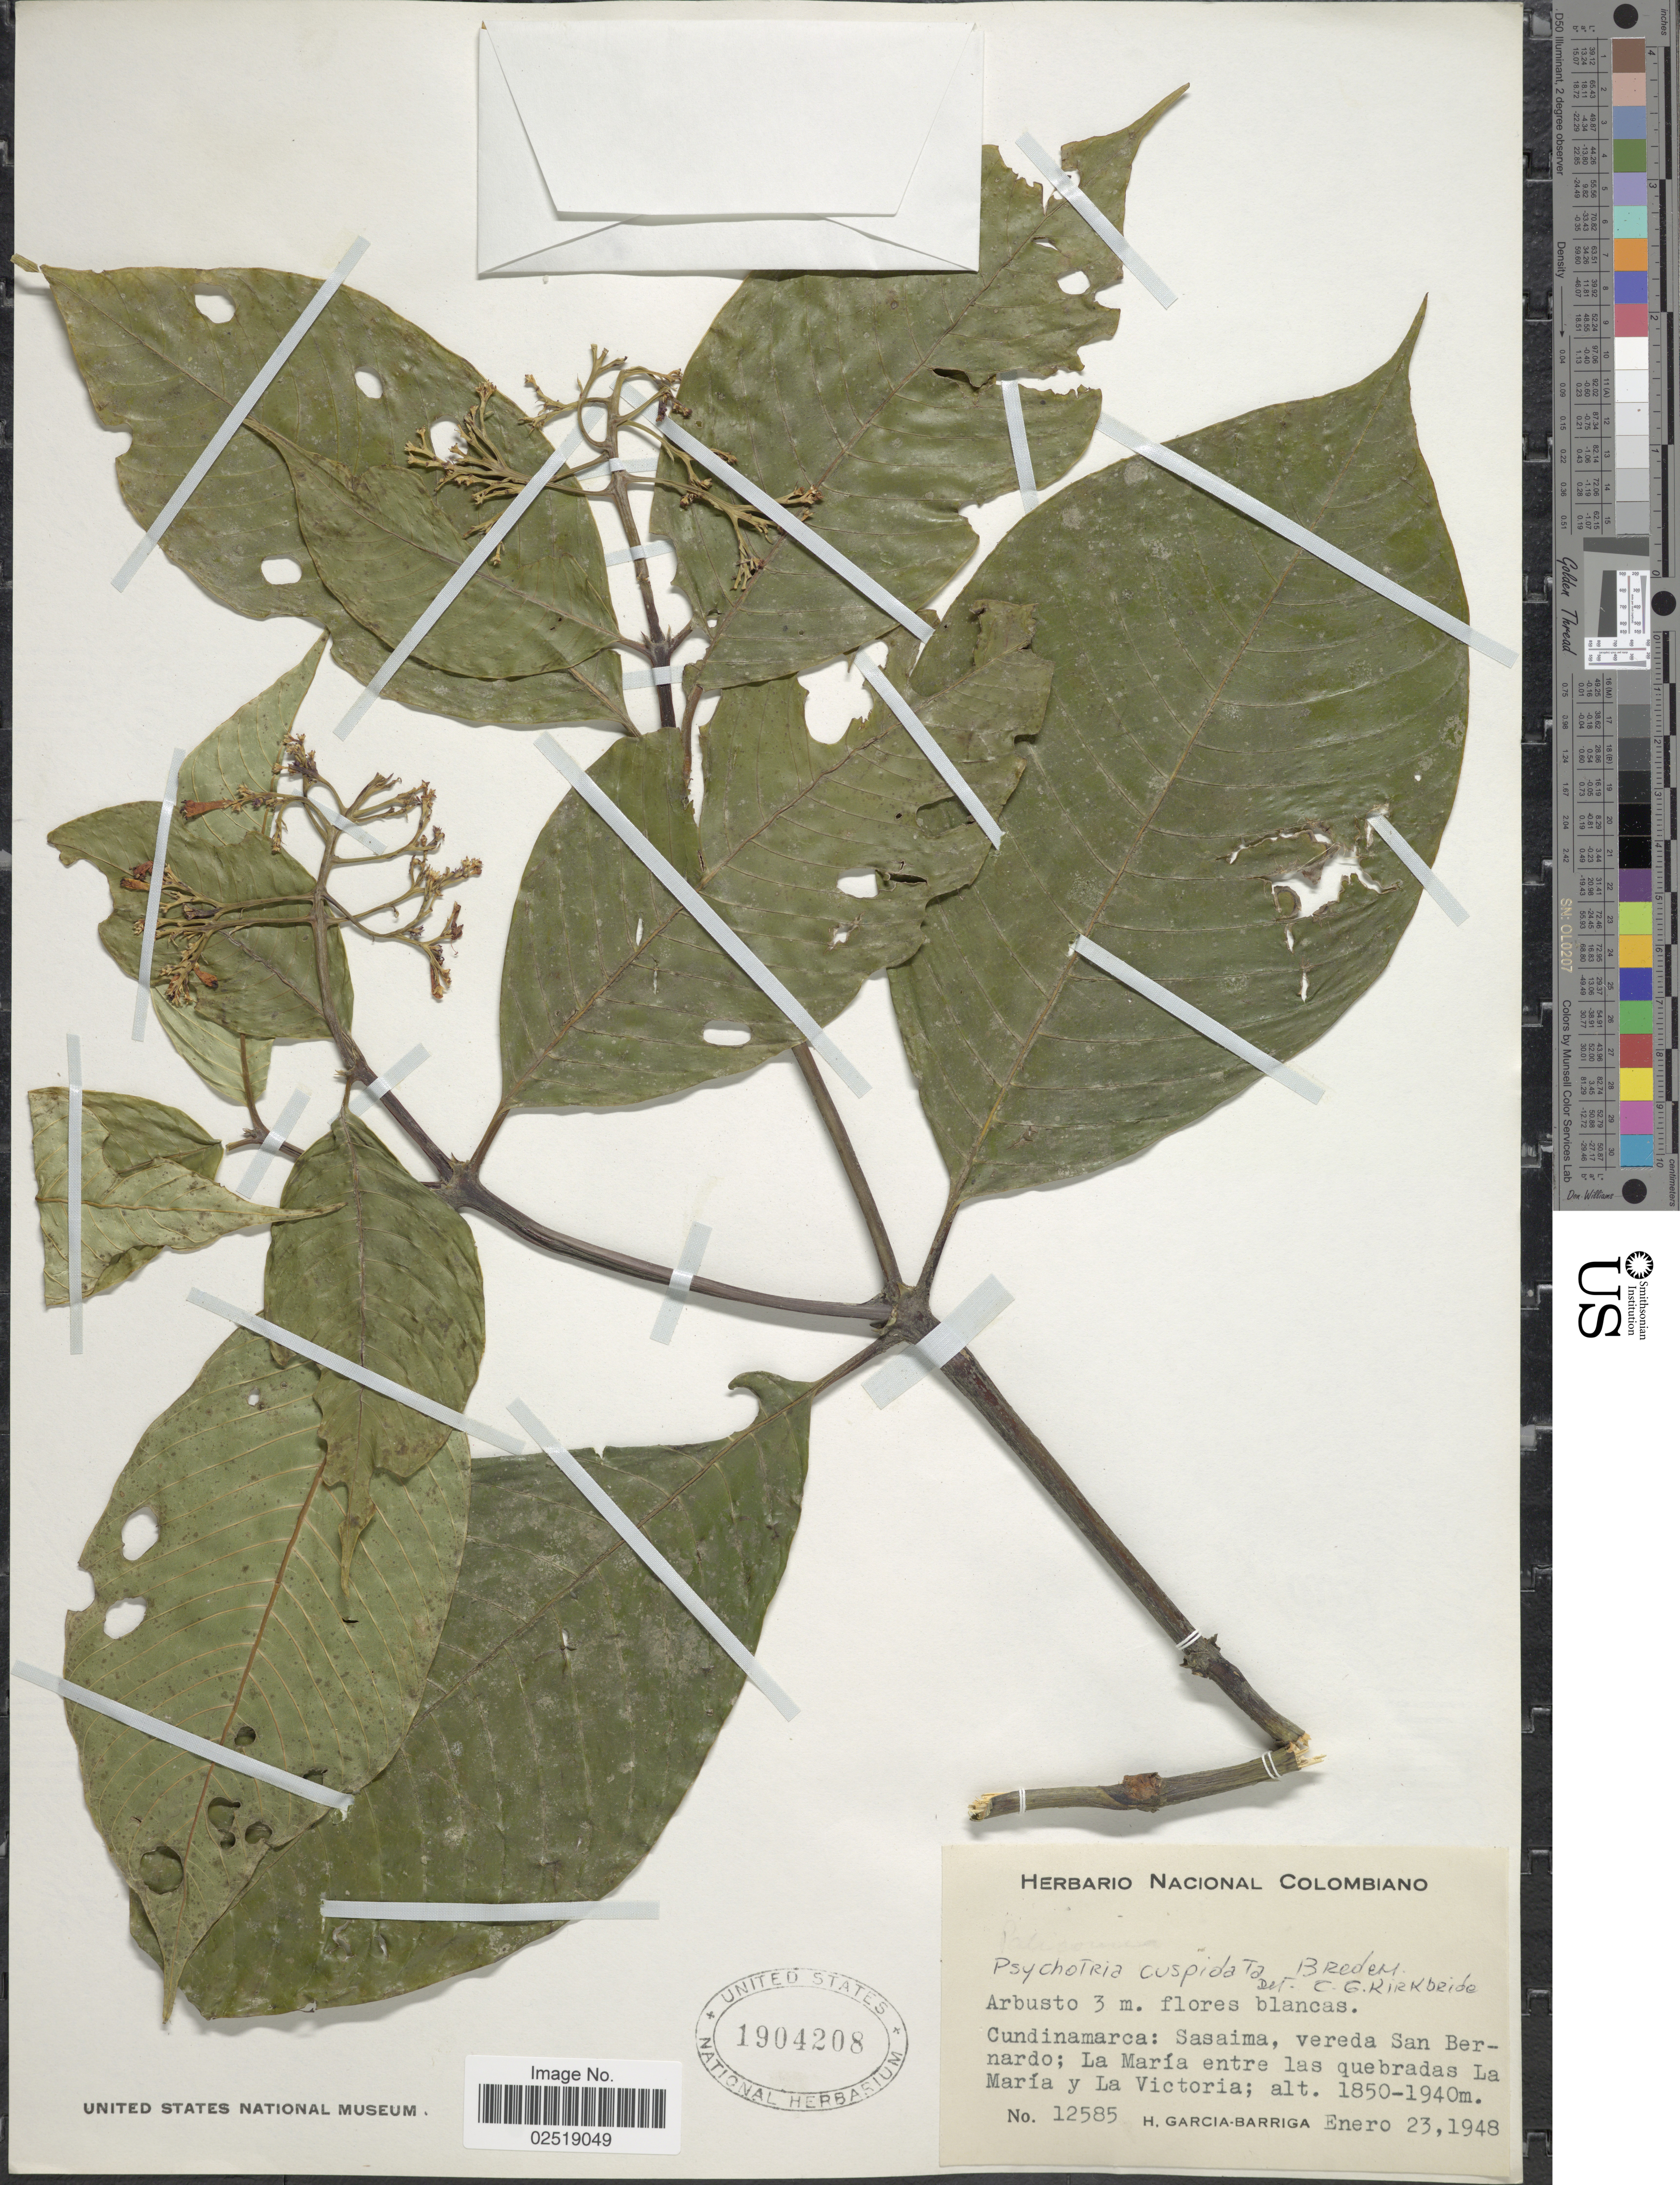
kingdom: Plantae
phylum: Tracheophyta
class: Magnoliopsida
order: Gentianales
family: Rubiaceae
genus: Psychotria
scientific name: Psychotria cuspidata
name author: Bredem. ex Schult.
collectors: H. García Barriga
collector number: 12585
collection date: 1948-01-23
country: Colombia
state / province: Cundinamarca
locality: Sasaima, vereda San Berbardo; La Maria entre las quebradas La Maria y La Victoria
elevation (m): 1850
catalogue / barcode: US 1904208